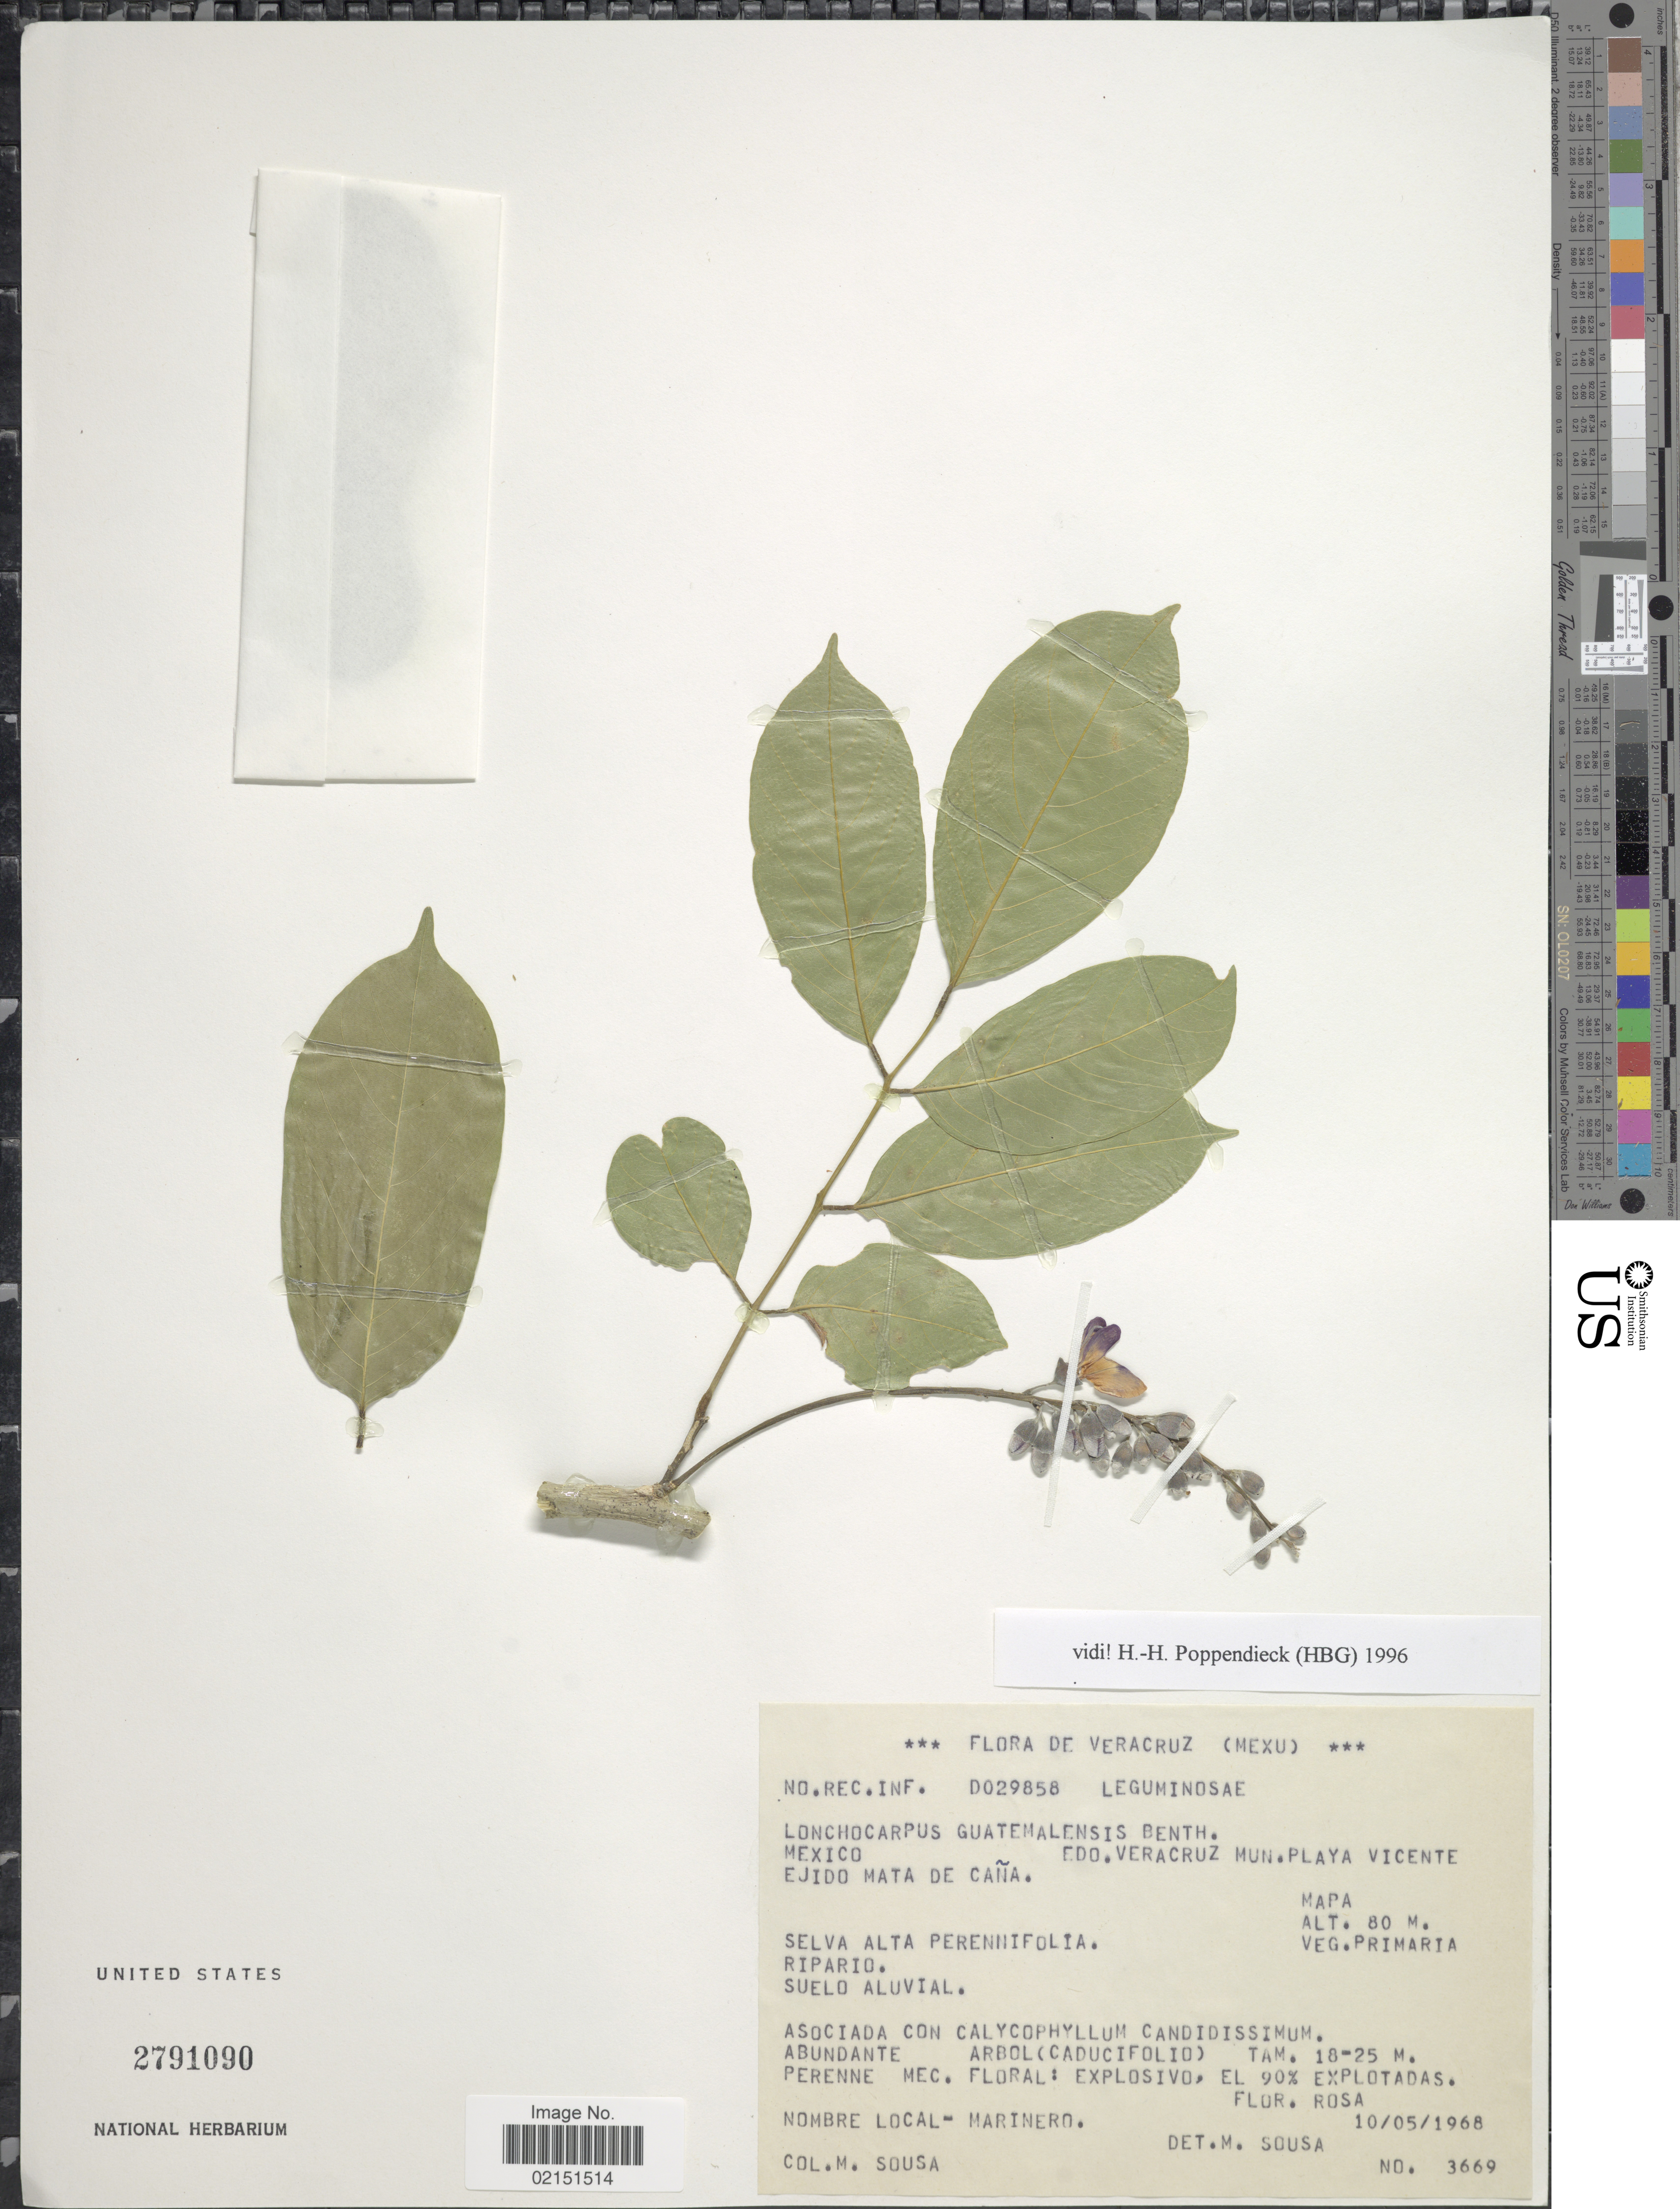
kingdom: Plantae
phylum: Tracheophyta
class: Magnoliopsida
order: Fabales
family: Fabaceae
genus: Lonchocarpus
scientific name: Lonchocarpus guatemalensis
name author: Benth.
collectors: M. Sousa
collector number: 3669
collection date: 1968-05-10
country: Mexico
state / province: Veracruz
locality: Mexico. Edo. Veracruz Mun. Playa Vicente. Ejido mata de cana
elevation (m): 80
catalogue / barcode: US 2791090